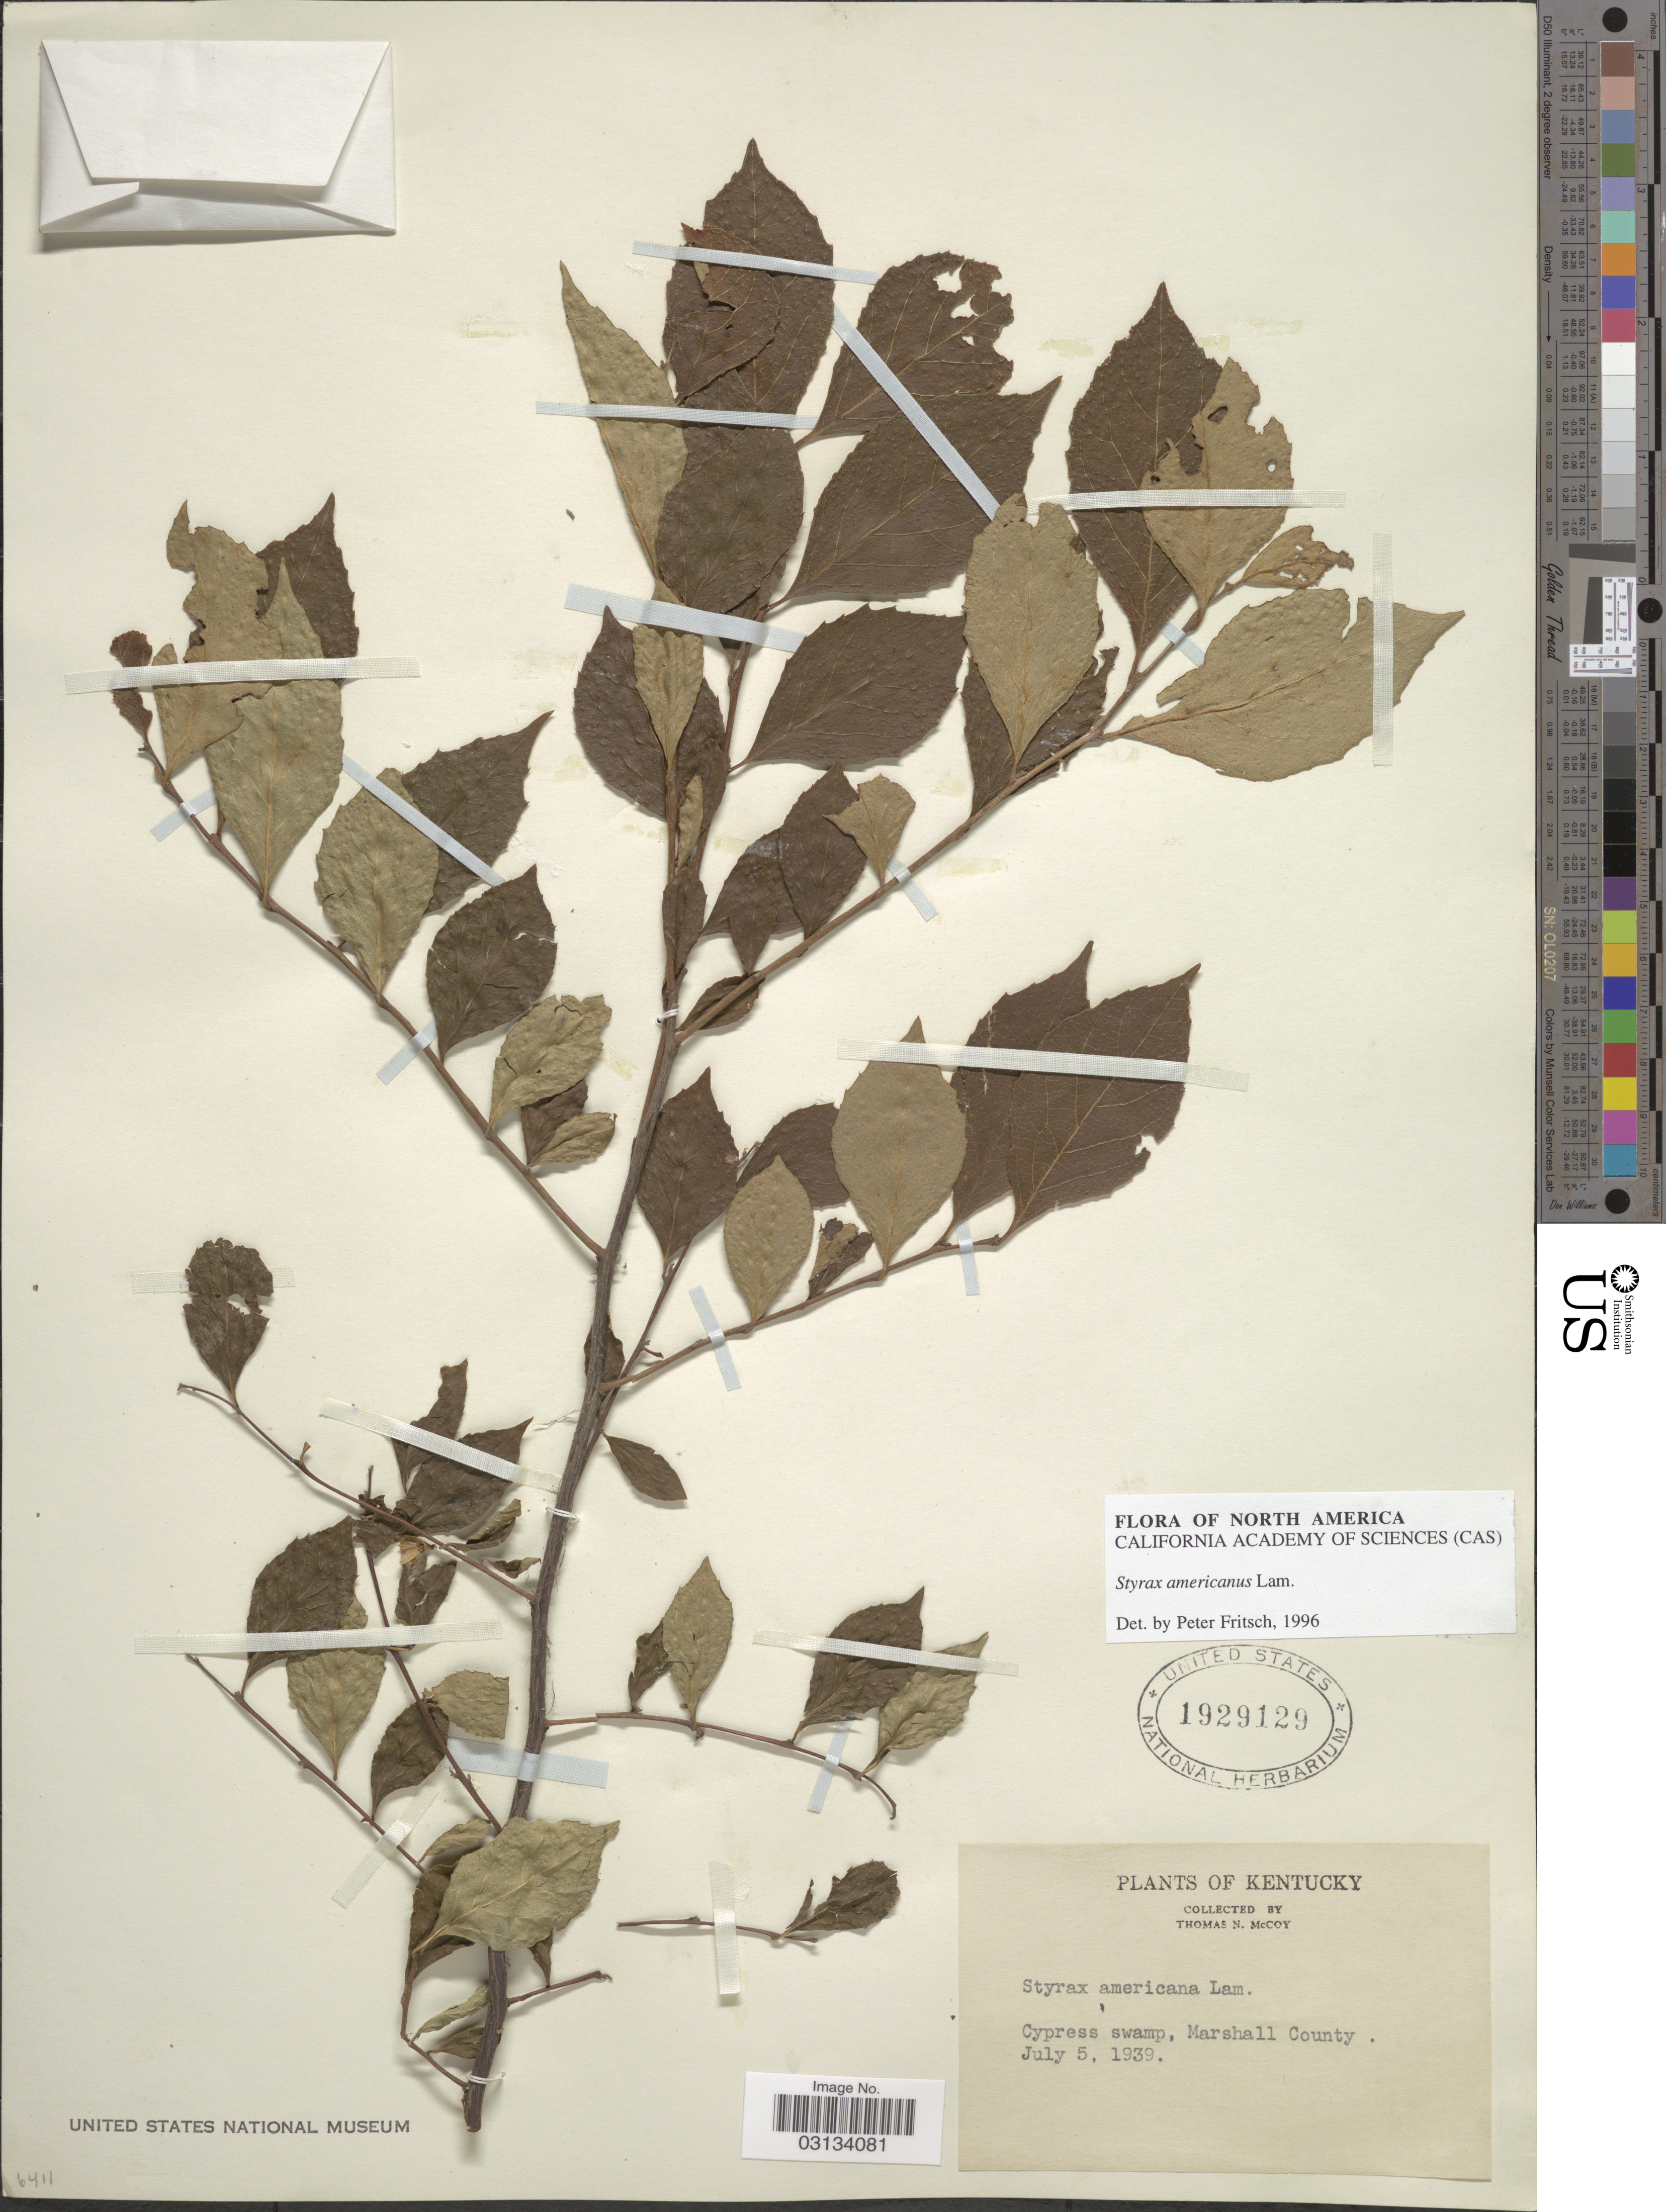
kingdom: Plantae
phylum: Tracheophyta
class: Magnoliopsida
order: Ericales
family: Styracaceae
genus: Styrax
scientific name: Styrax americanus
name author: Lam.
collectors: T. N. McCoy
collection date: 1939-07-05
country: United States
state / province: Kentucky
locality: Cypress swamp, Marshall County.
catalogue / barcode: US 1929129